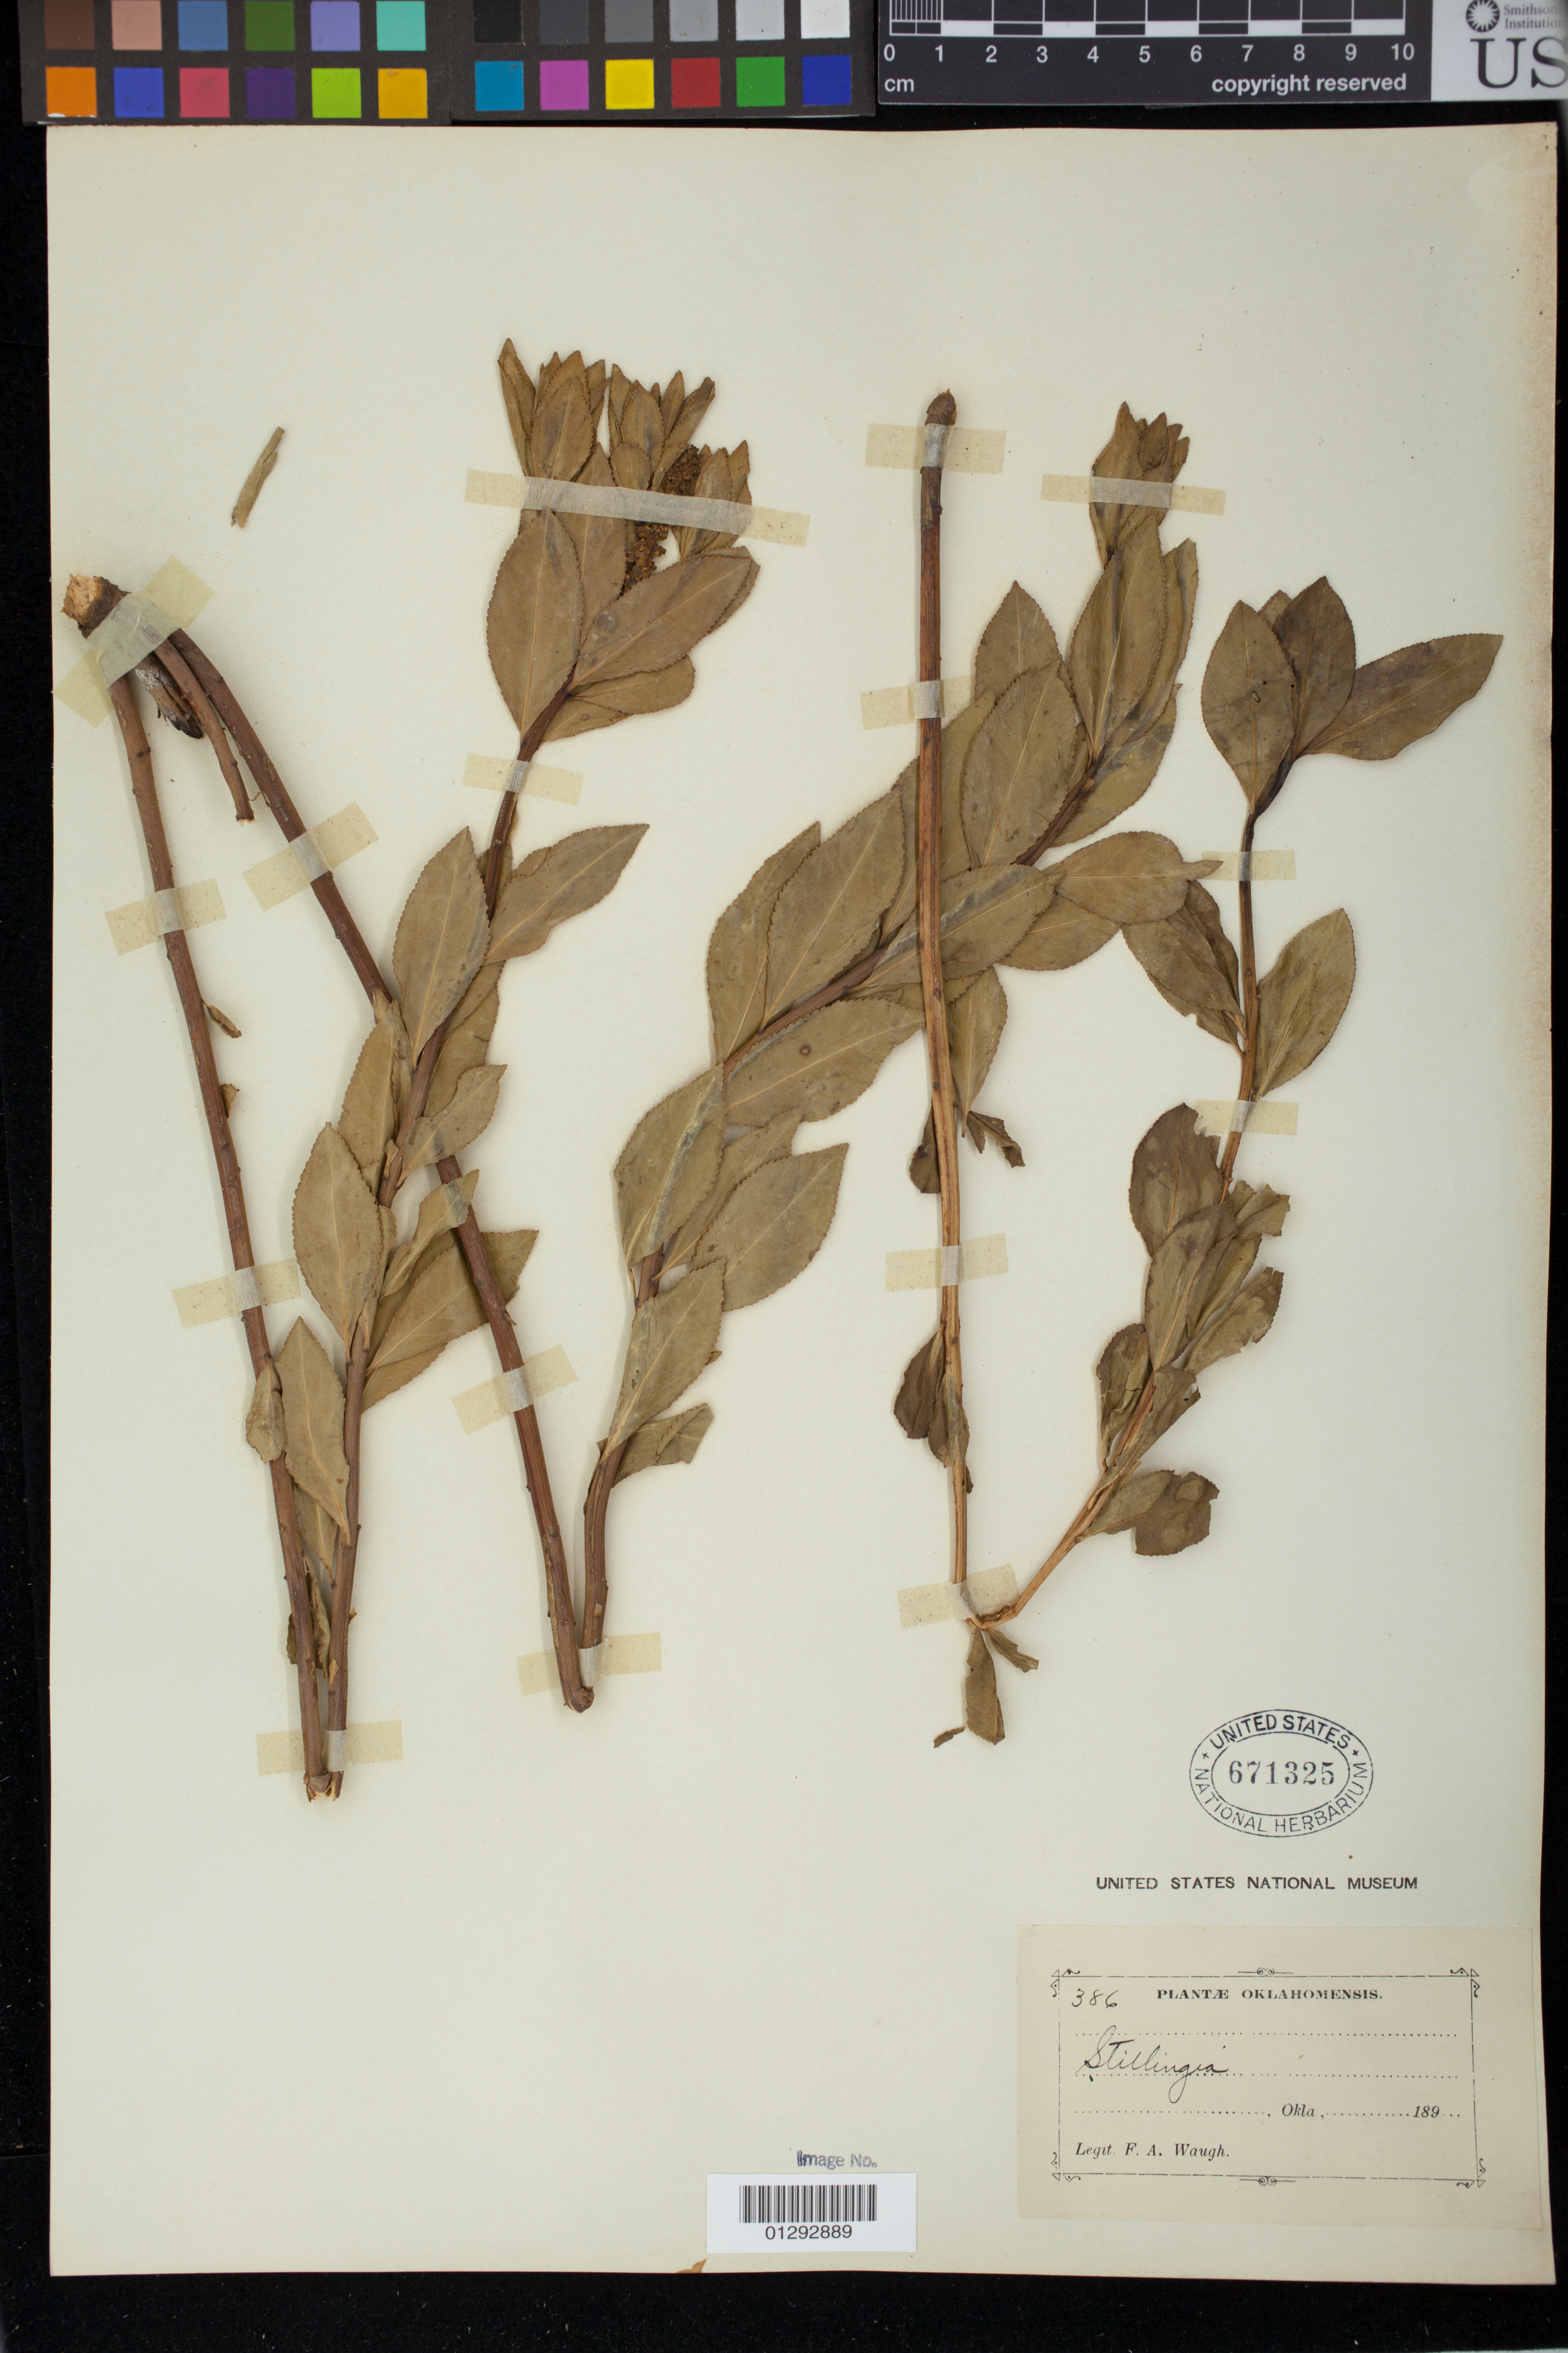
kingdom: Plantae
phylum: Tracheophyta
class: Magnoliopsida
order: Malpighiales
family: Euphorbiaceae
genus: Stillingia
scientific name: Stillingia sylvatica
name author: L.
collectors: F. Waugh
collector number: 386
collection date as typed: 189-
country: United States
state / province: Oklahoma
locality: Stillwater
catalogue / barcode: US 671325